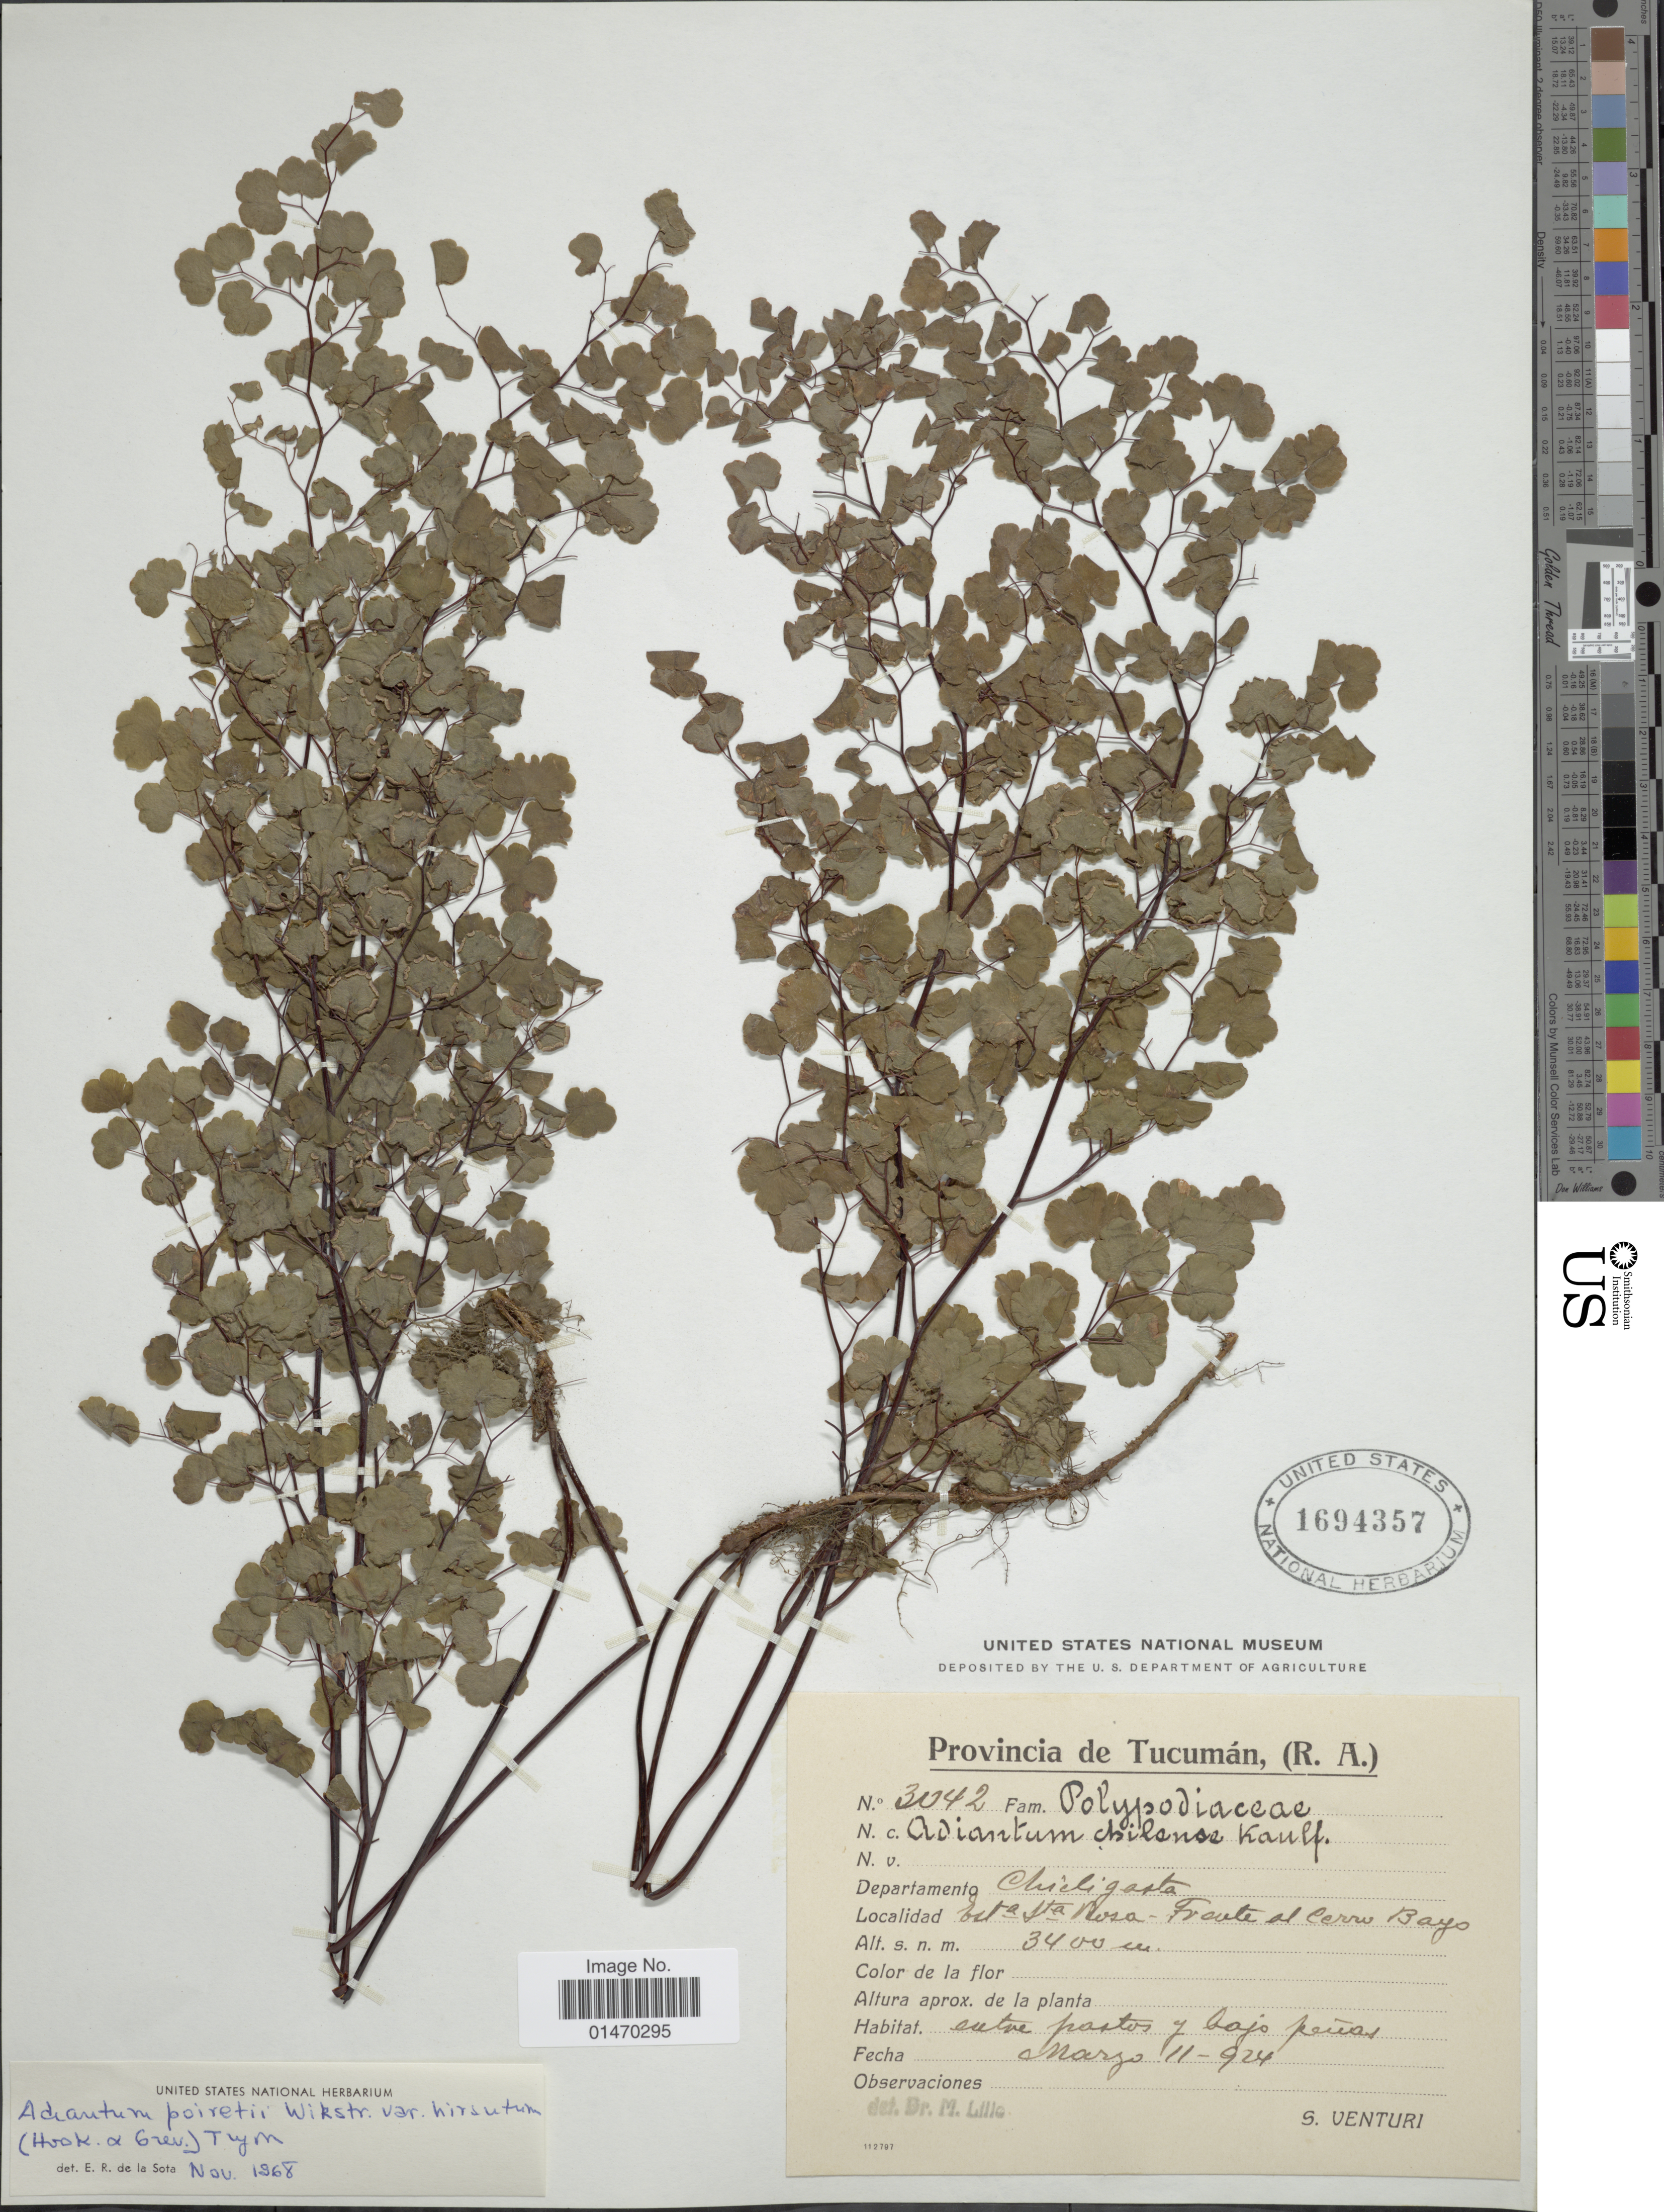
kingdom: Plantae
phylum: Tracheophyta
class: Polypodiopsida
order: Polypodiales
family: Pteridaceae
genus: Adiantum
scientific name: Adiantum glanduliferum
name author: Link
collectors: S. Venturi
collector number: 3042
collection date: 1924-03-11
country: Argentina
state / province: Tucuman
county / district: Chicligasta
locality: Est-a Sta Rosa - Cerro Bayo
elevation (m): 3400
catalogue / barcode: US 1694357